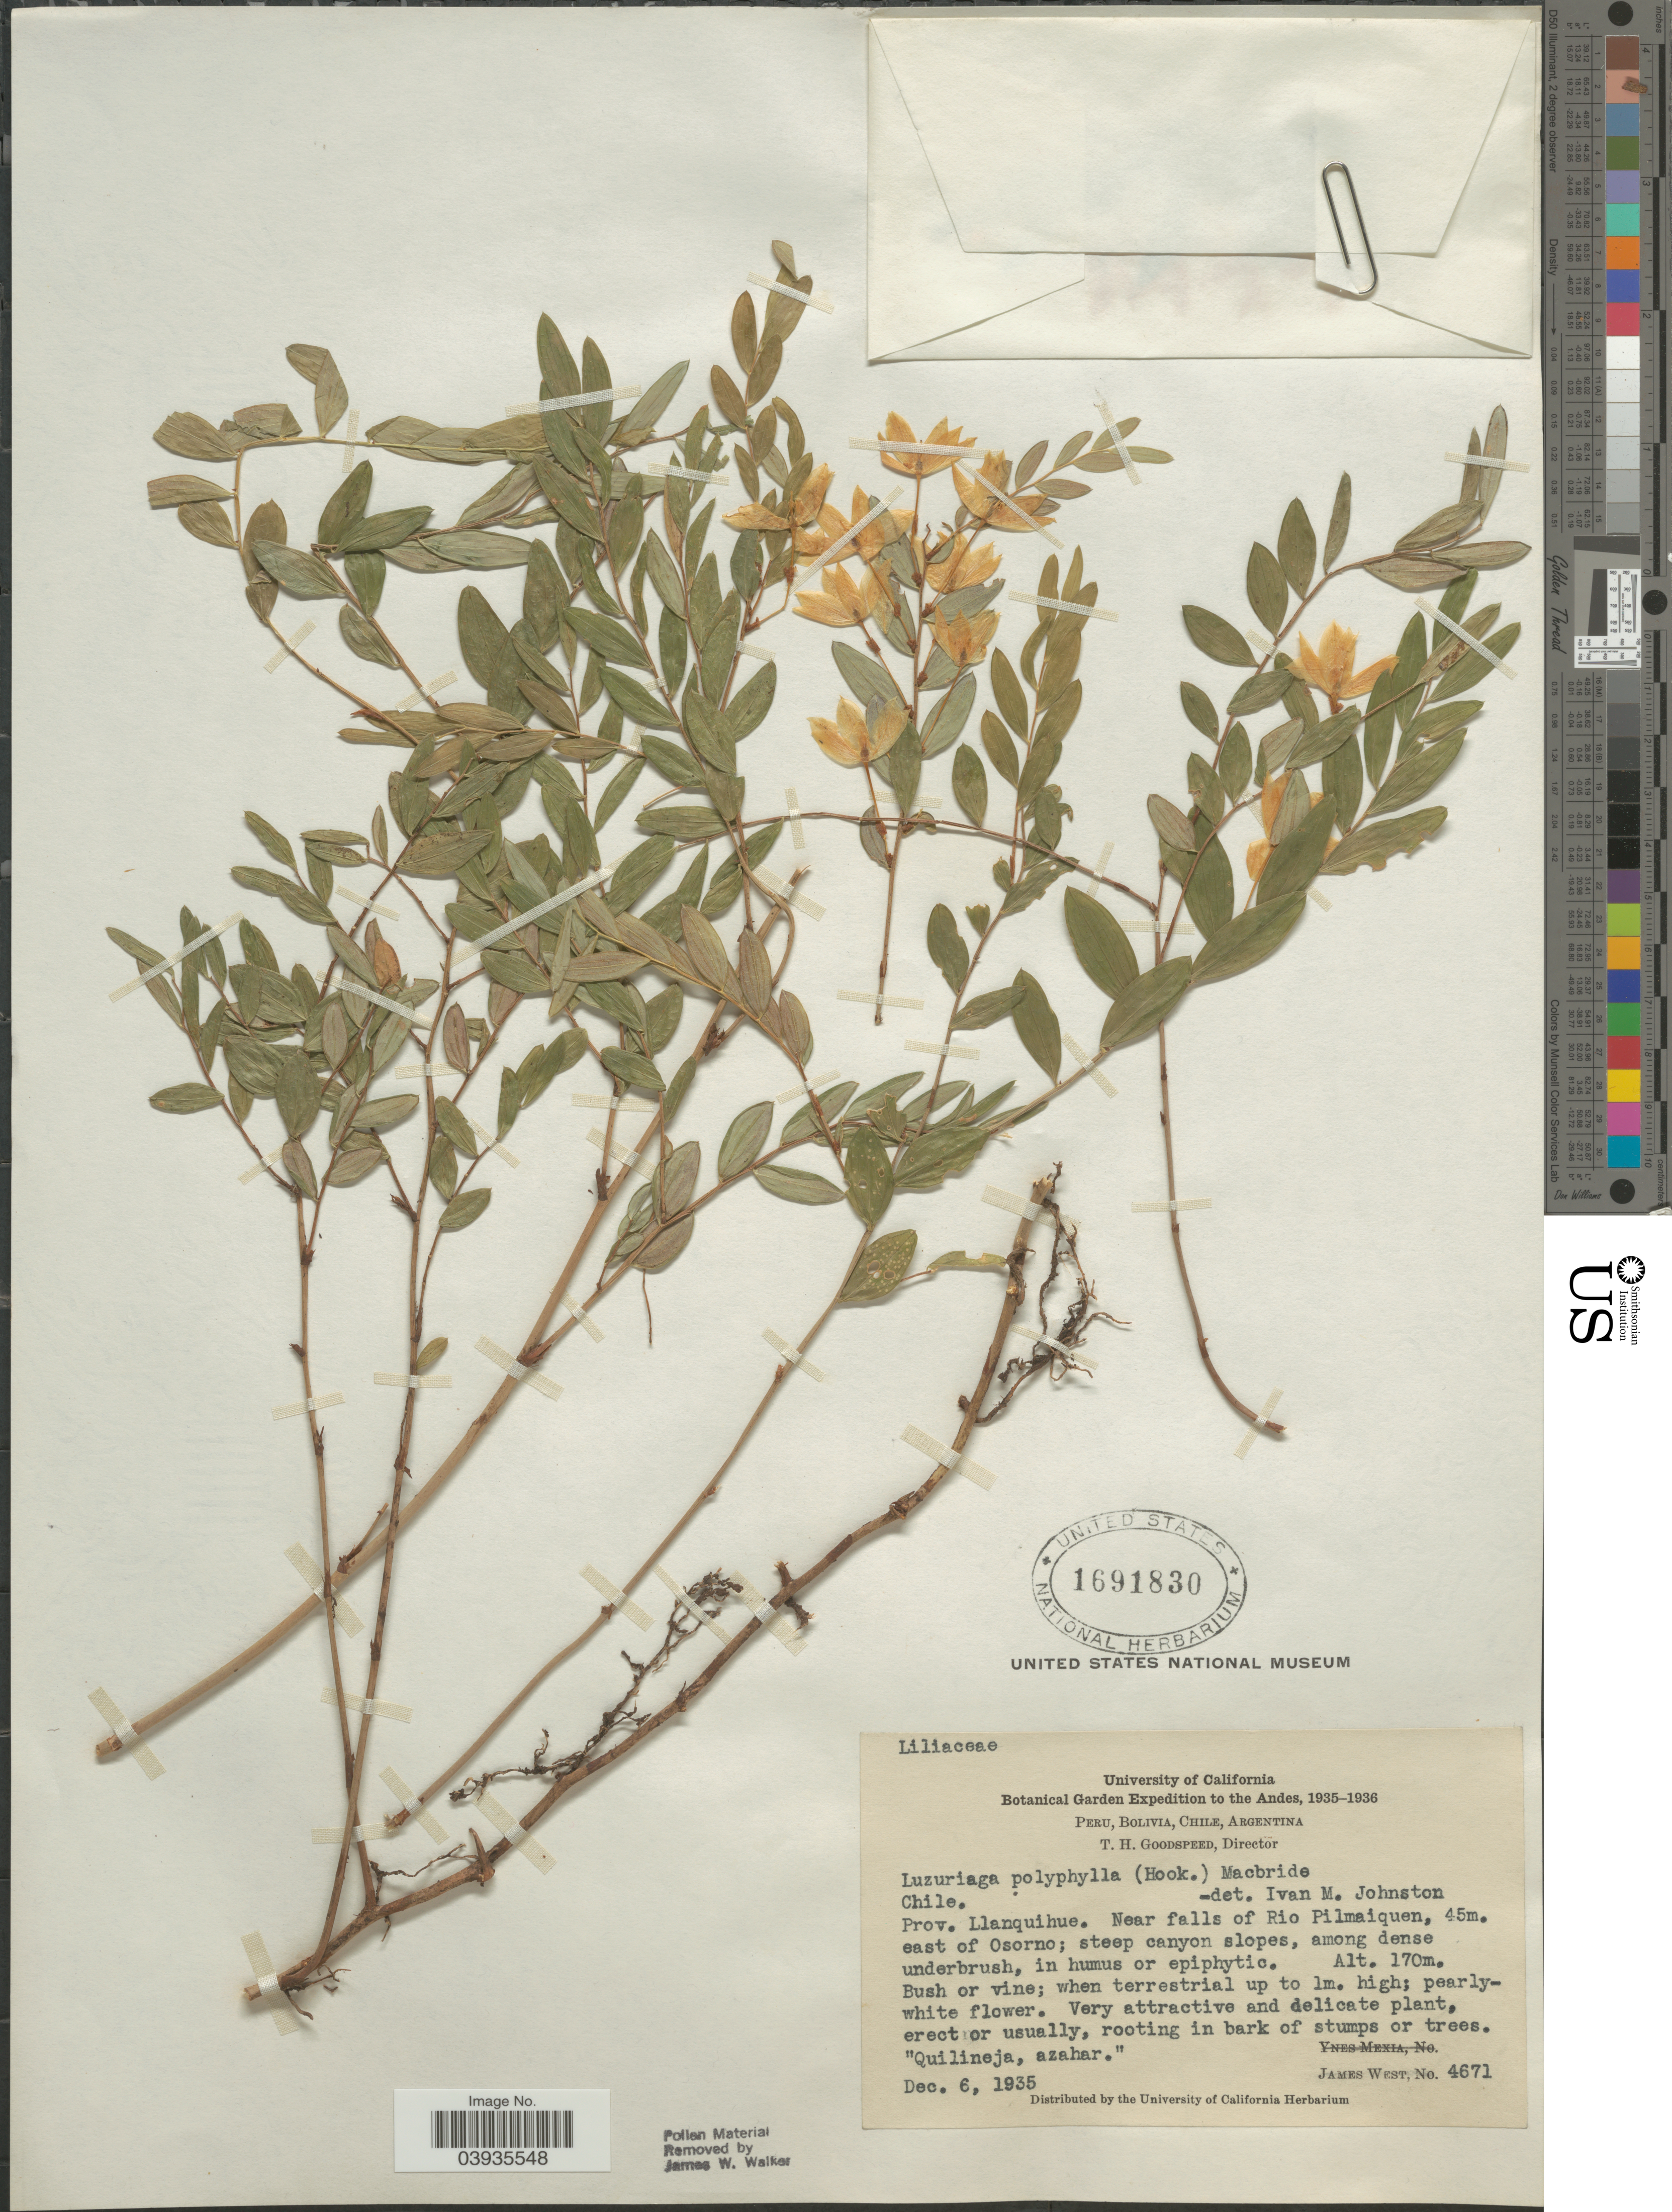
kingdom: Plantae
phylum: Tracheophyta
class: Liliopsida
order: Liliales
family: Alstroemeriaceae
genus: Luzuriaga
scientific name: Luzuriaga polyphylla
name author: (Hook. f.) J.F. Macbr.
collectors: J. West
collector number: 4671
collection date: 1935-12-06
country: Chile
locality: The Andes. Prov. Llanquihue. Near falls of Rio Pilmaiquen, 45m. east of Osorno.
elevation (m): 170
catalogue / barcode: US 1691830